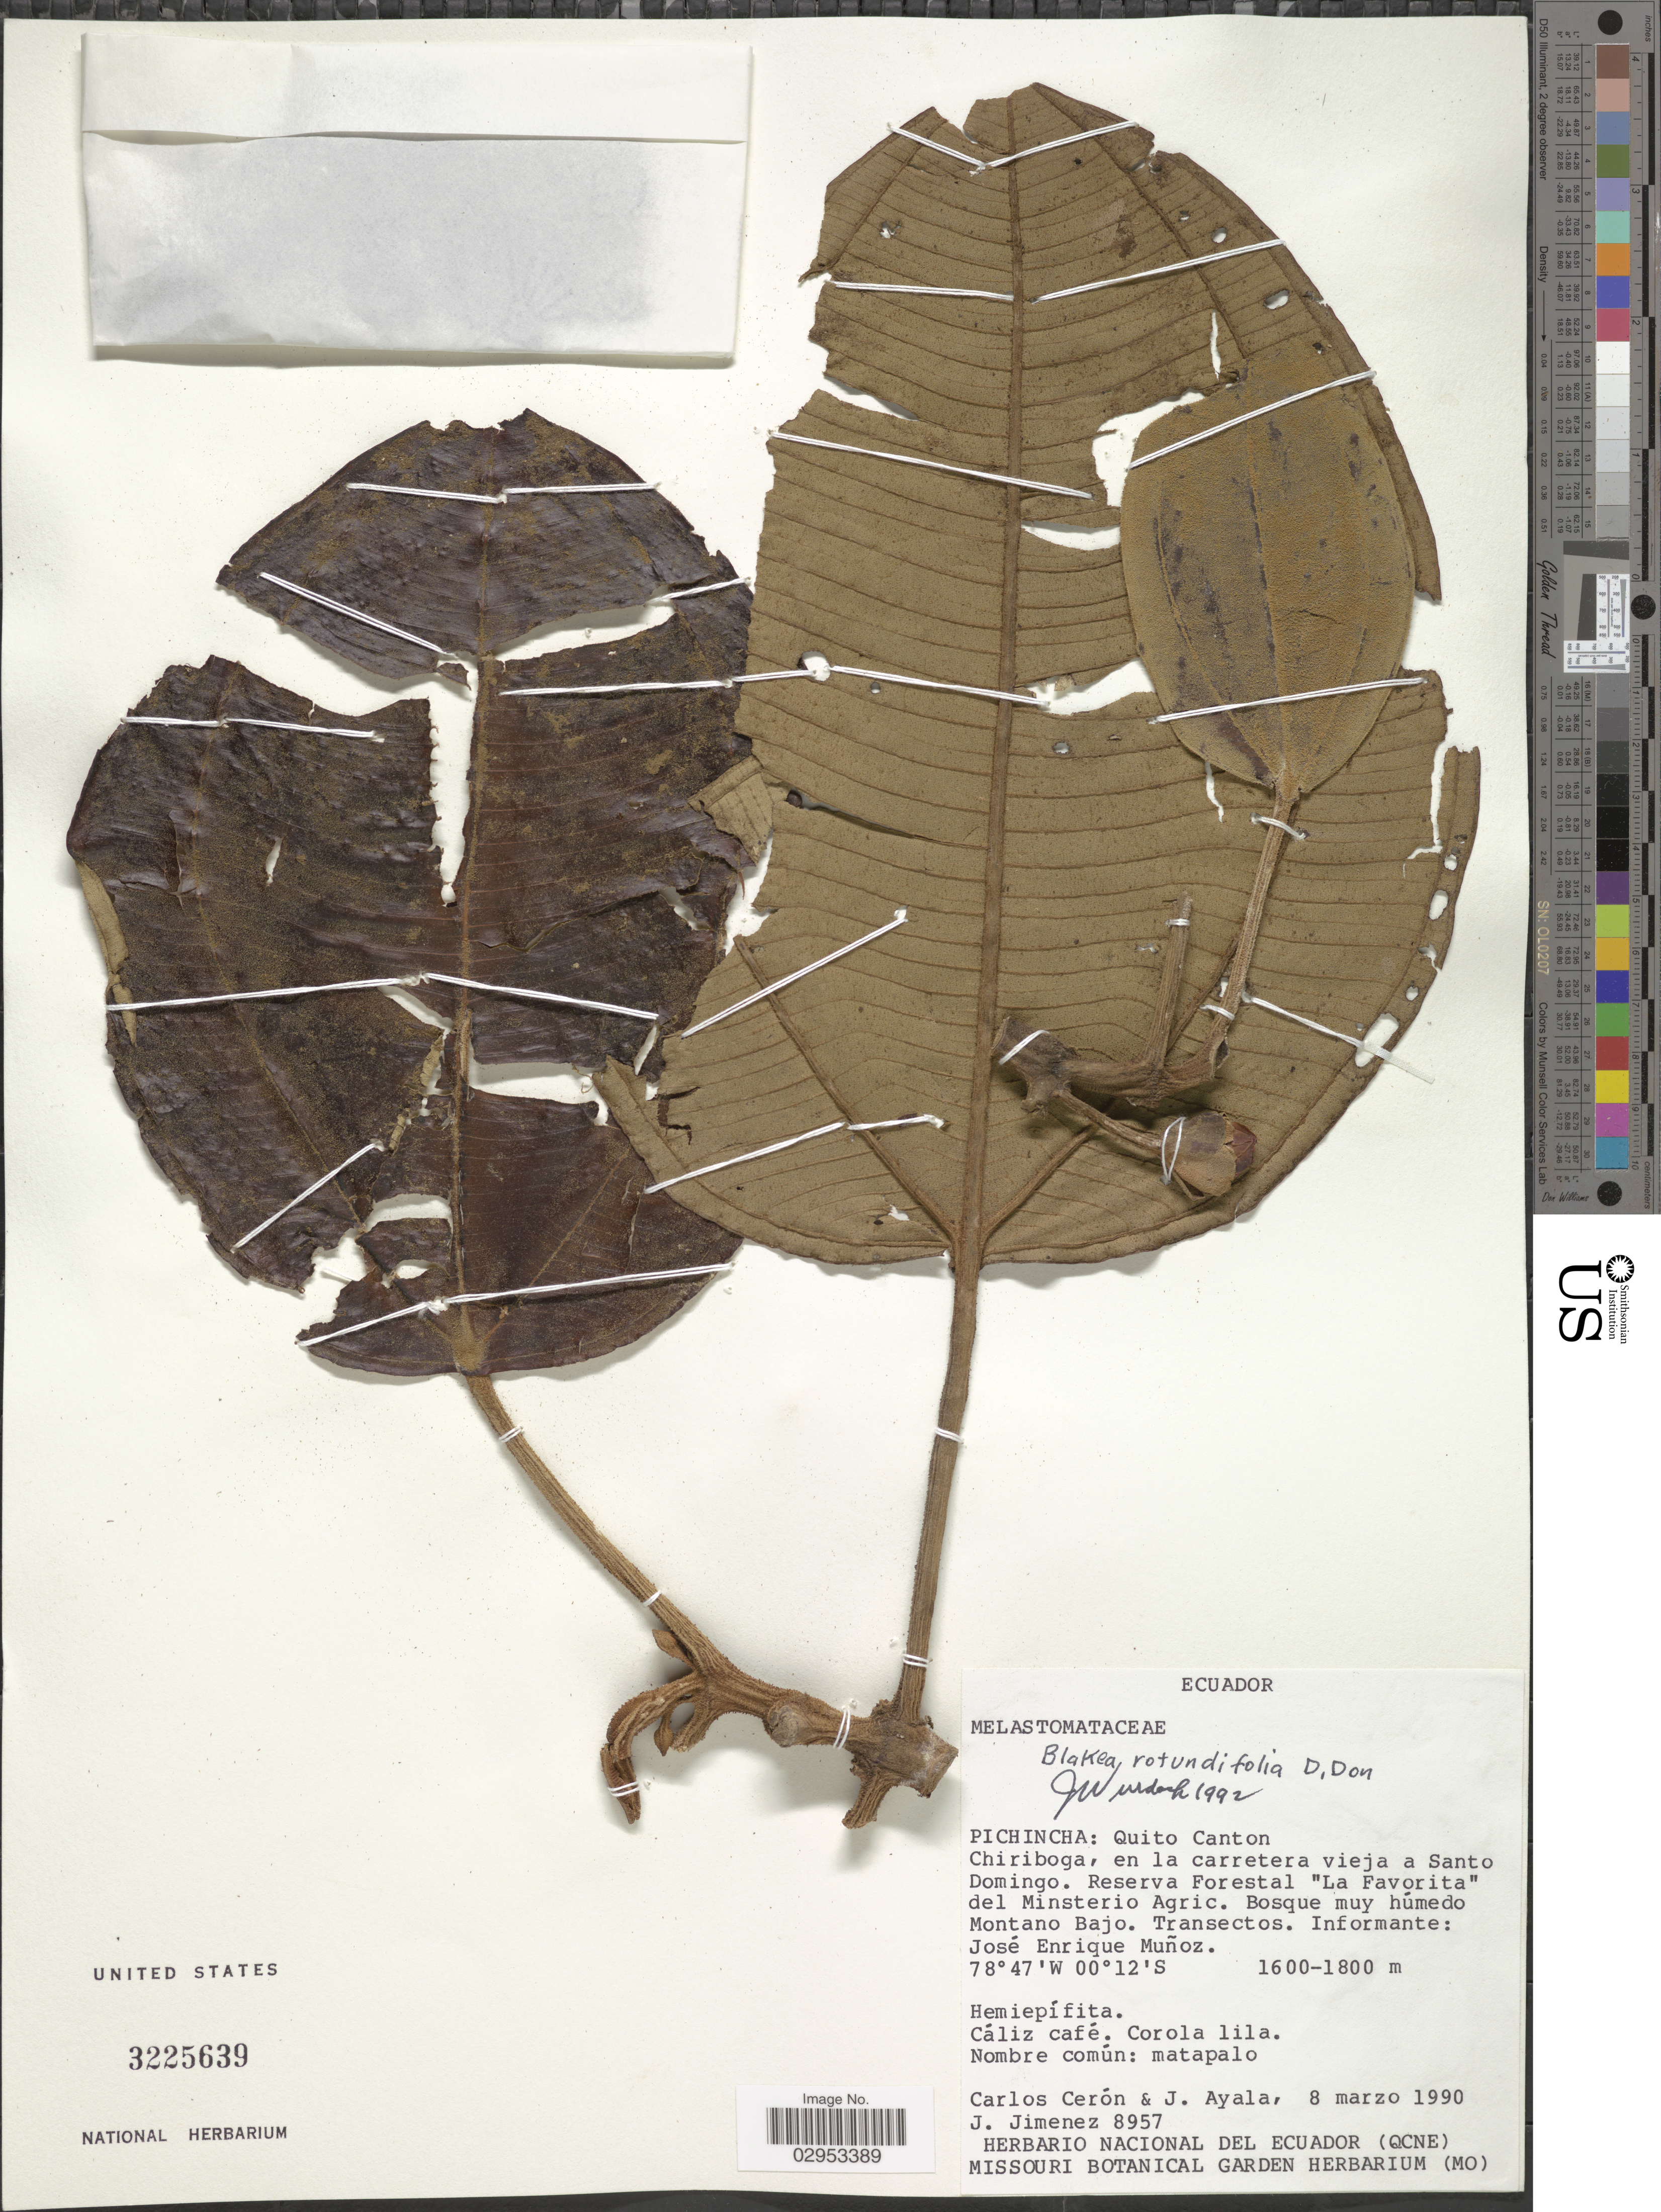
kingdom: Plantae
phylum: Tracheophyta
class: Magnoliopsida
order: Myrtales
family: Melastomataceae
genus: Blakea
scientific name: Blakea rotundifolia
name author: D. Don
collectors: C. E. Cerón M., J. Ayala & J. Jimenez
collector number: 8957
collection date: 1990-03-08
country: Ecuador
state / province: Pichincha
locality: Quito Canton. Chiriboga, en la carretera vieja a Santo Domingo. Reserva Forrestal "La Favorita" del Minsterio Agric.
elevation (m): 1600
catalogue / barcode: US 3225639